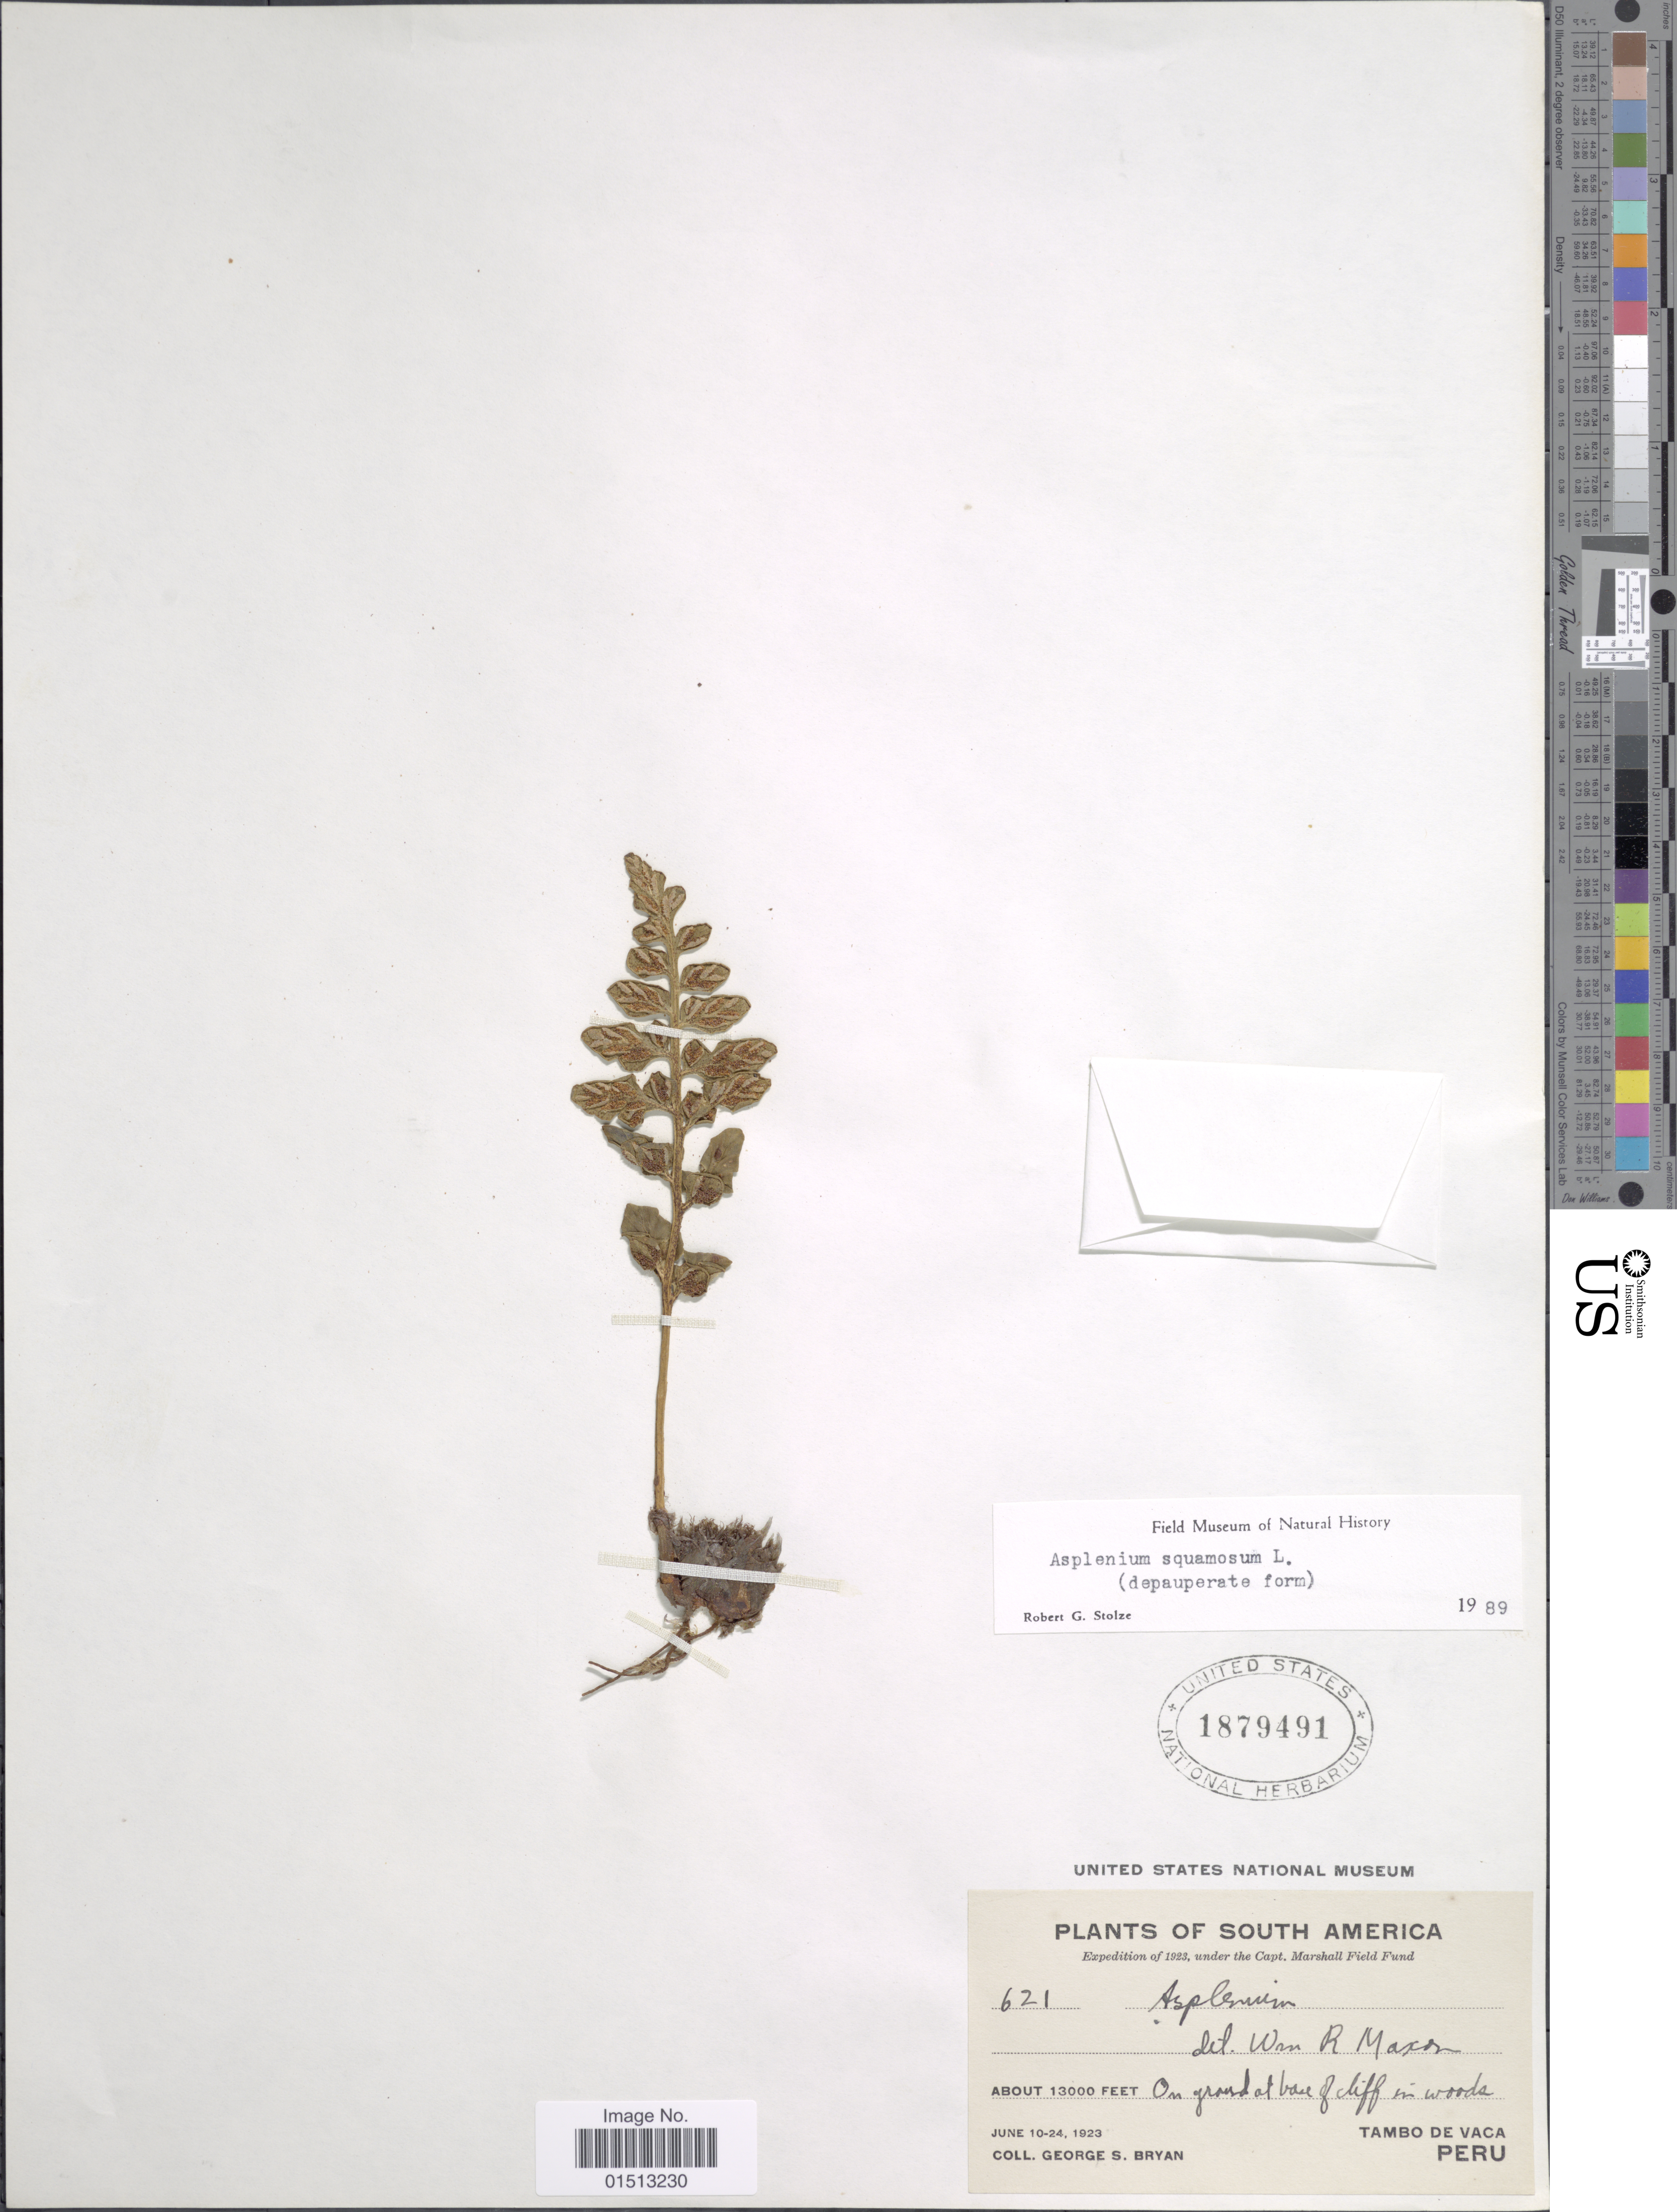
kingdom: Plantae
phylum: Tracheophyta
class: Polypodiopsida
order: Polypodiales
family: Aspleniaceae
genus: Asplenium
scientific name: Asplenium squamosum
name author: L.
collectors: G. S. Bryan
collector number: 621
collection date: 1923-06-10/1923-06-24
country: Peru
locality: On ground of bare of cliff in woods, Tambo de Vaca.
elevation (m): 3962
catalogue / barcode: US 1879491